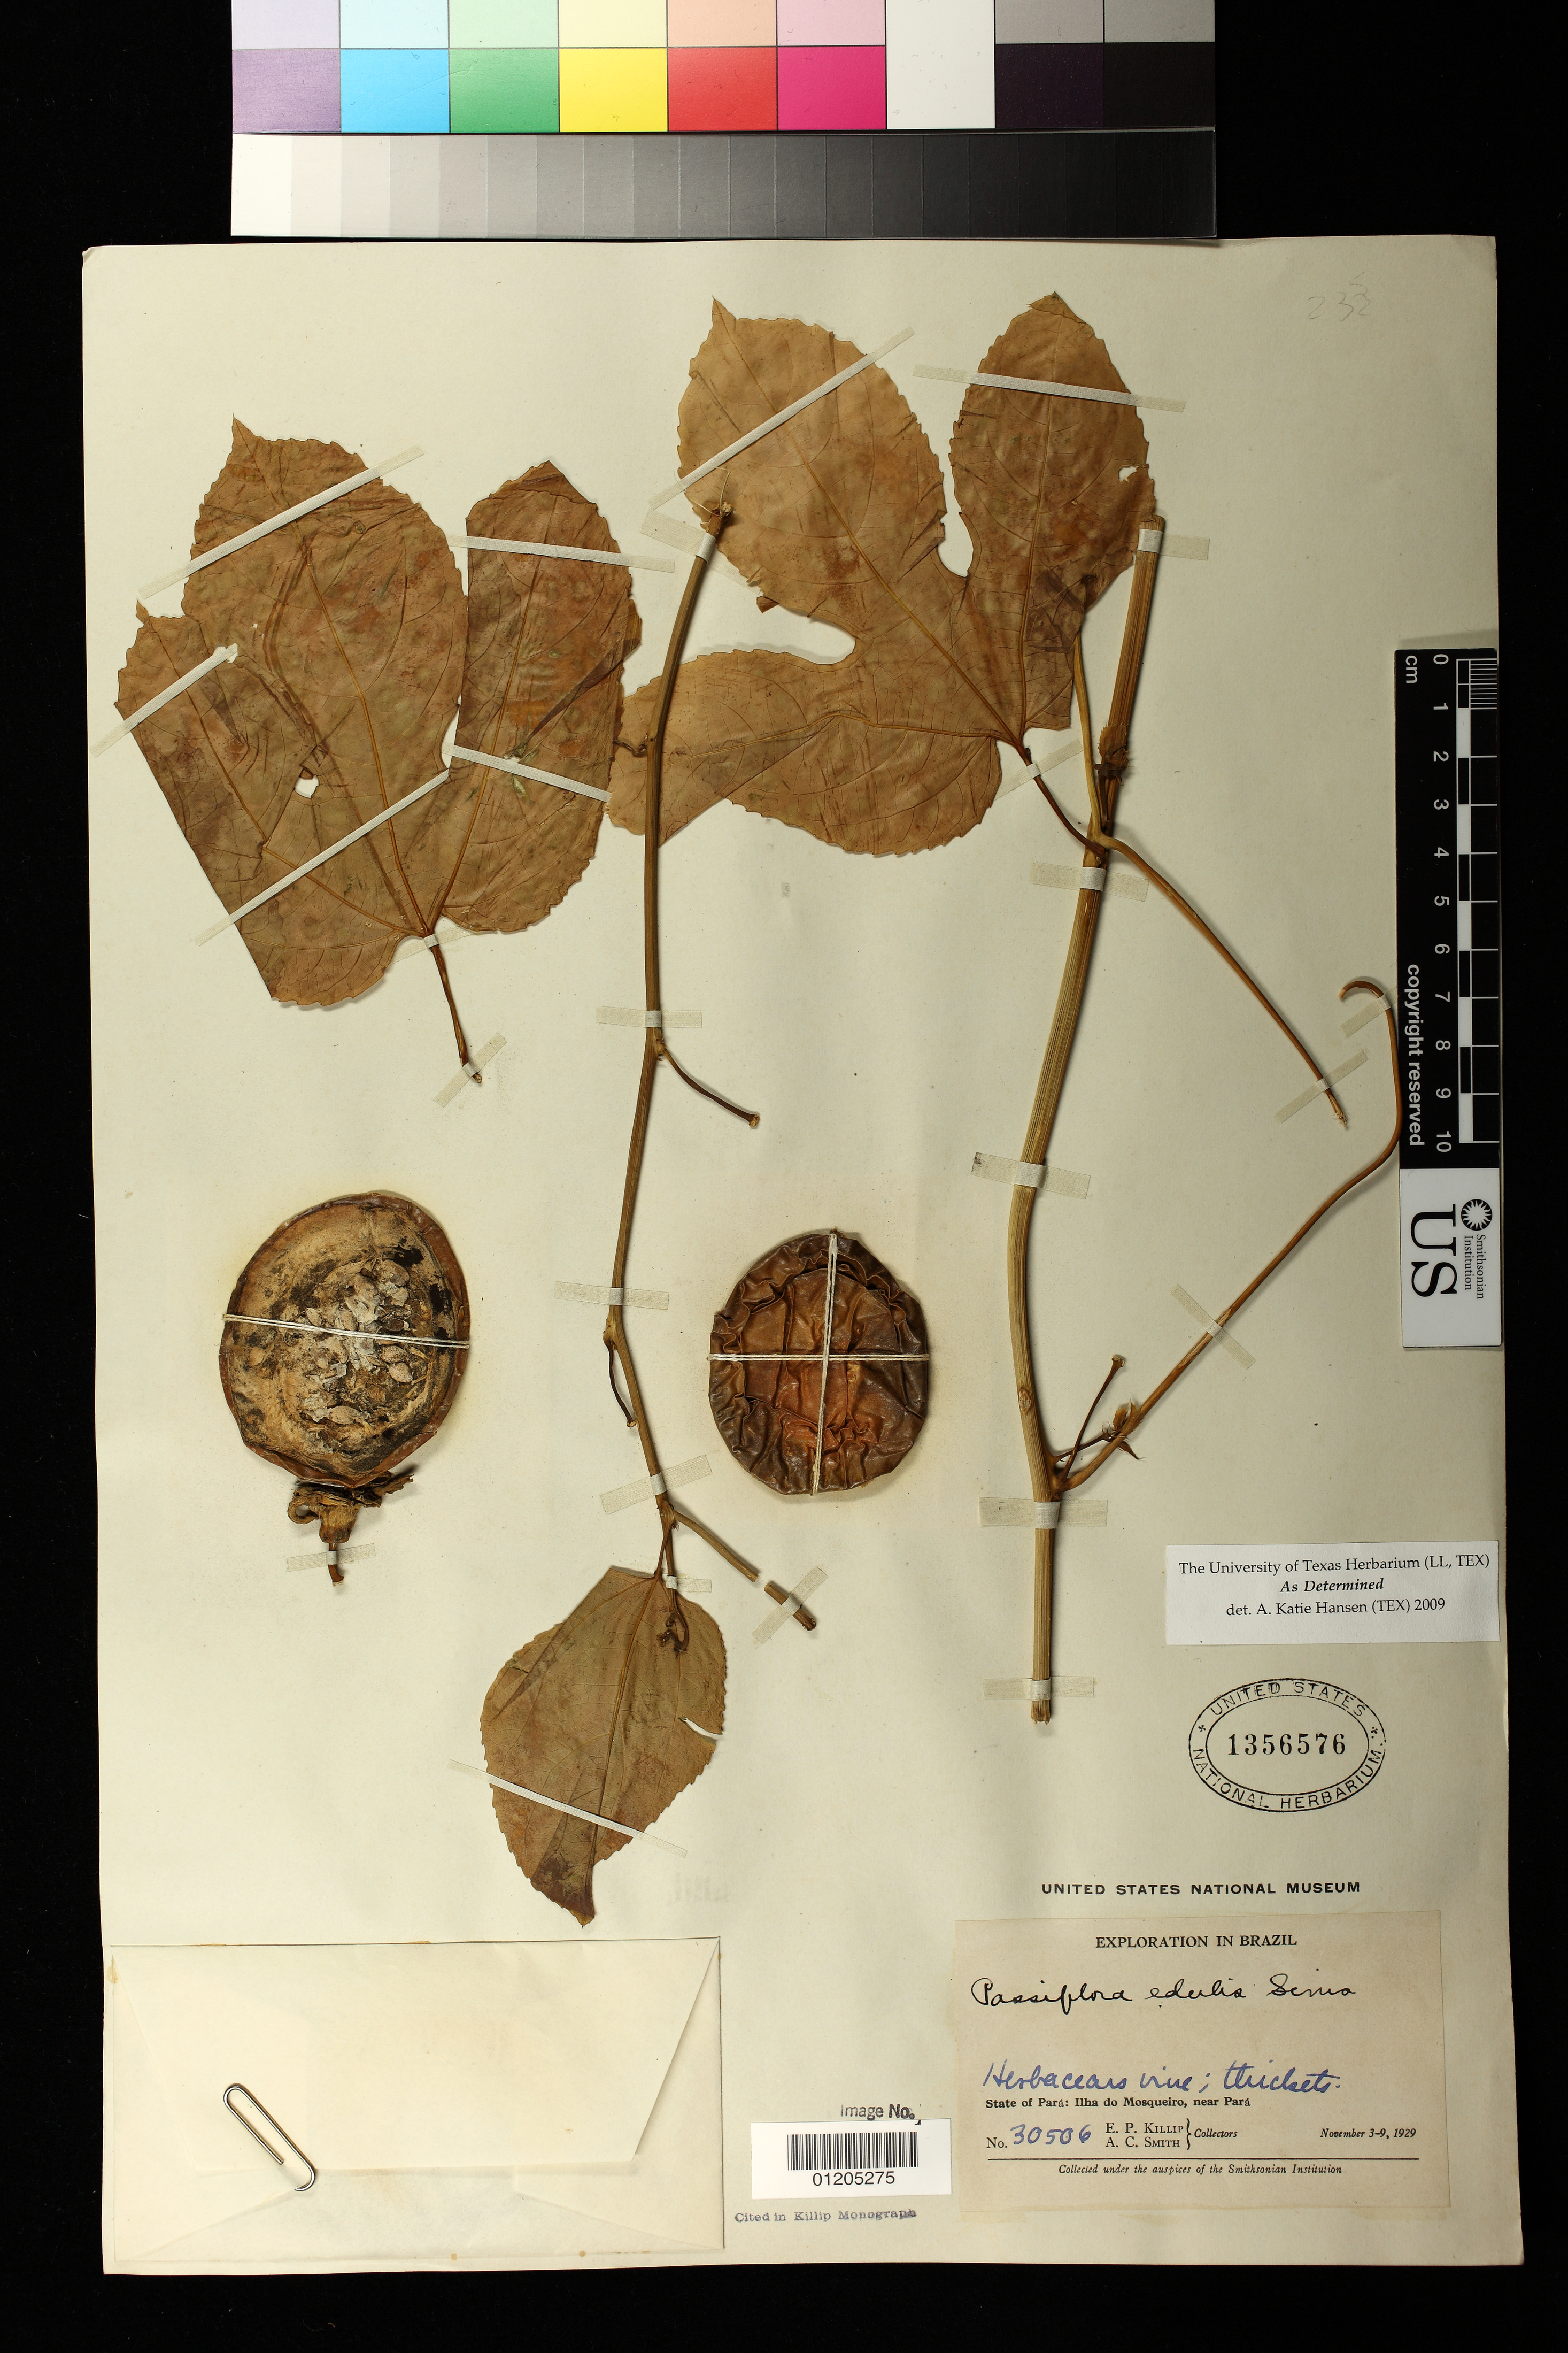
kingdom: Plantae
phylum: Tracheophyta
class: Magnoliopsida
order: Malpighiales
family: Passifloraceae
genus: Passiflora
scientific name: Passiflora edulis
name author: Sims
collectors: E. P. Killip & A. C. Smith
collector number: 30506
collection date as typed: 03 Nov 1929 to 09 Nov 1929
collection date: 1929-11-03/1929-11-09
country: Brazil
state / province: Pará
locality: Ilha do mosqueiro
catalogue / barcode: US 1356576